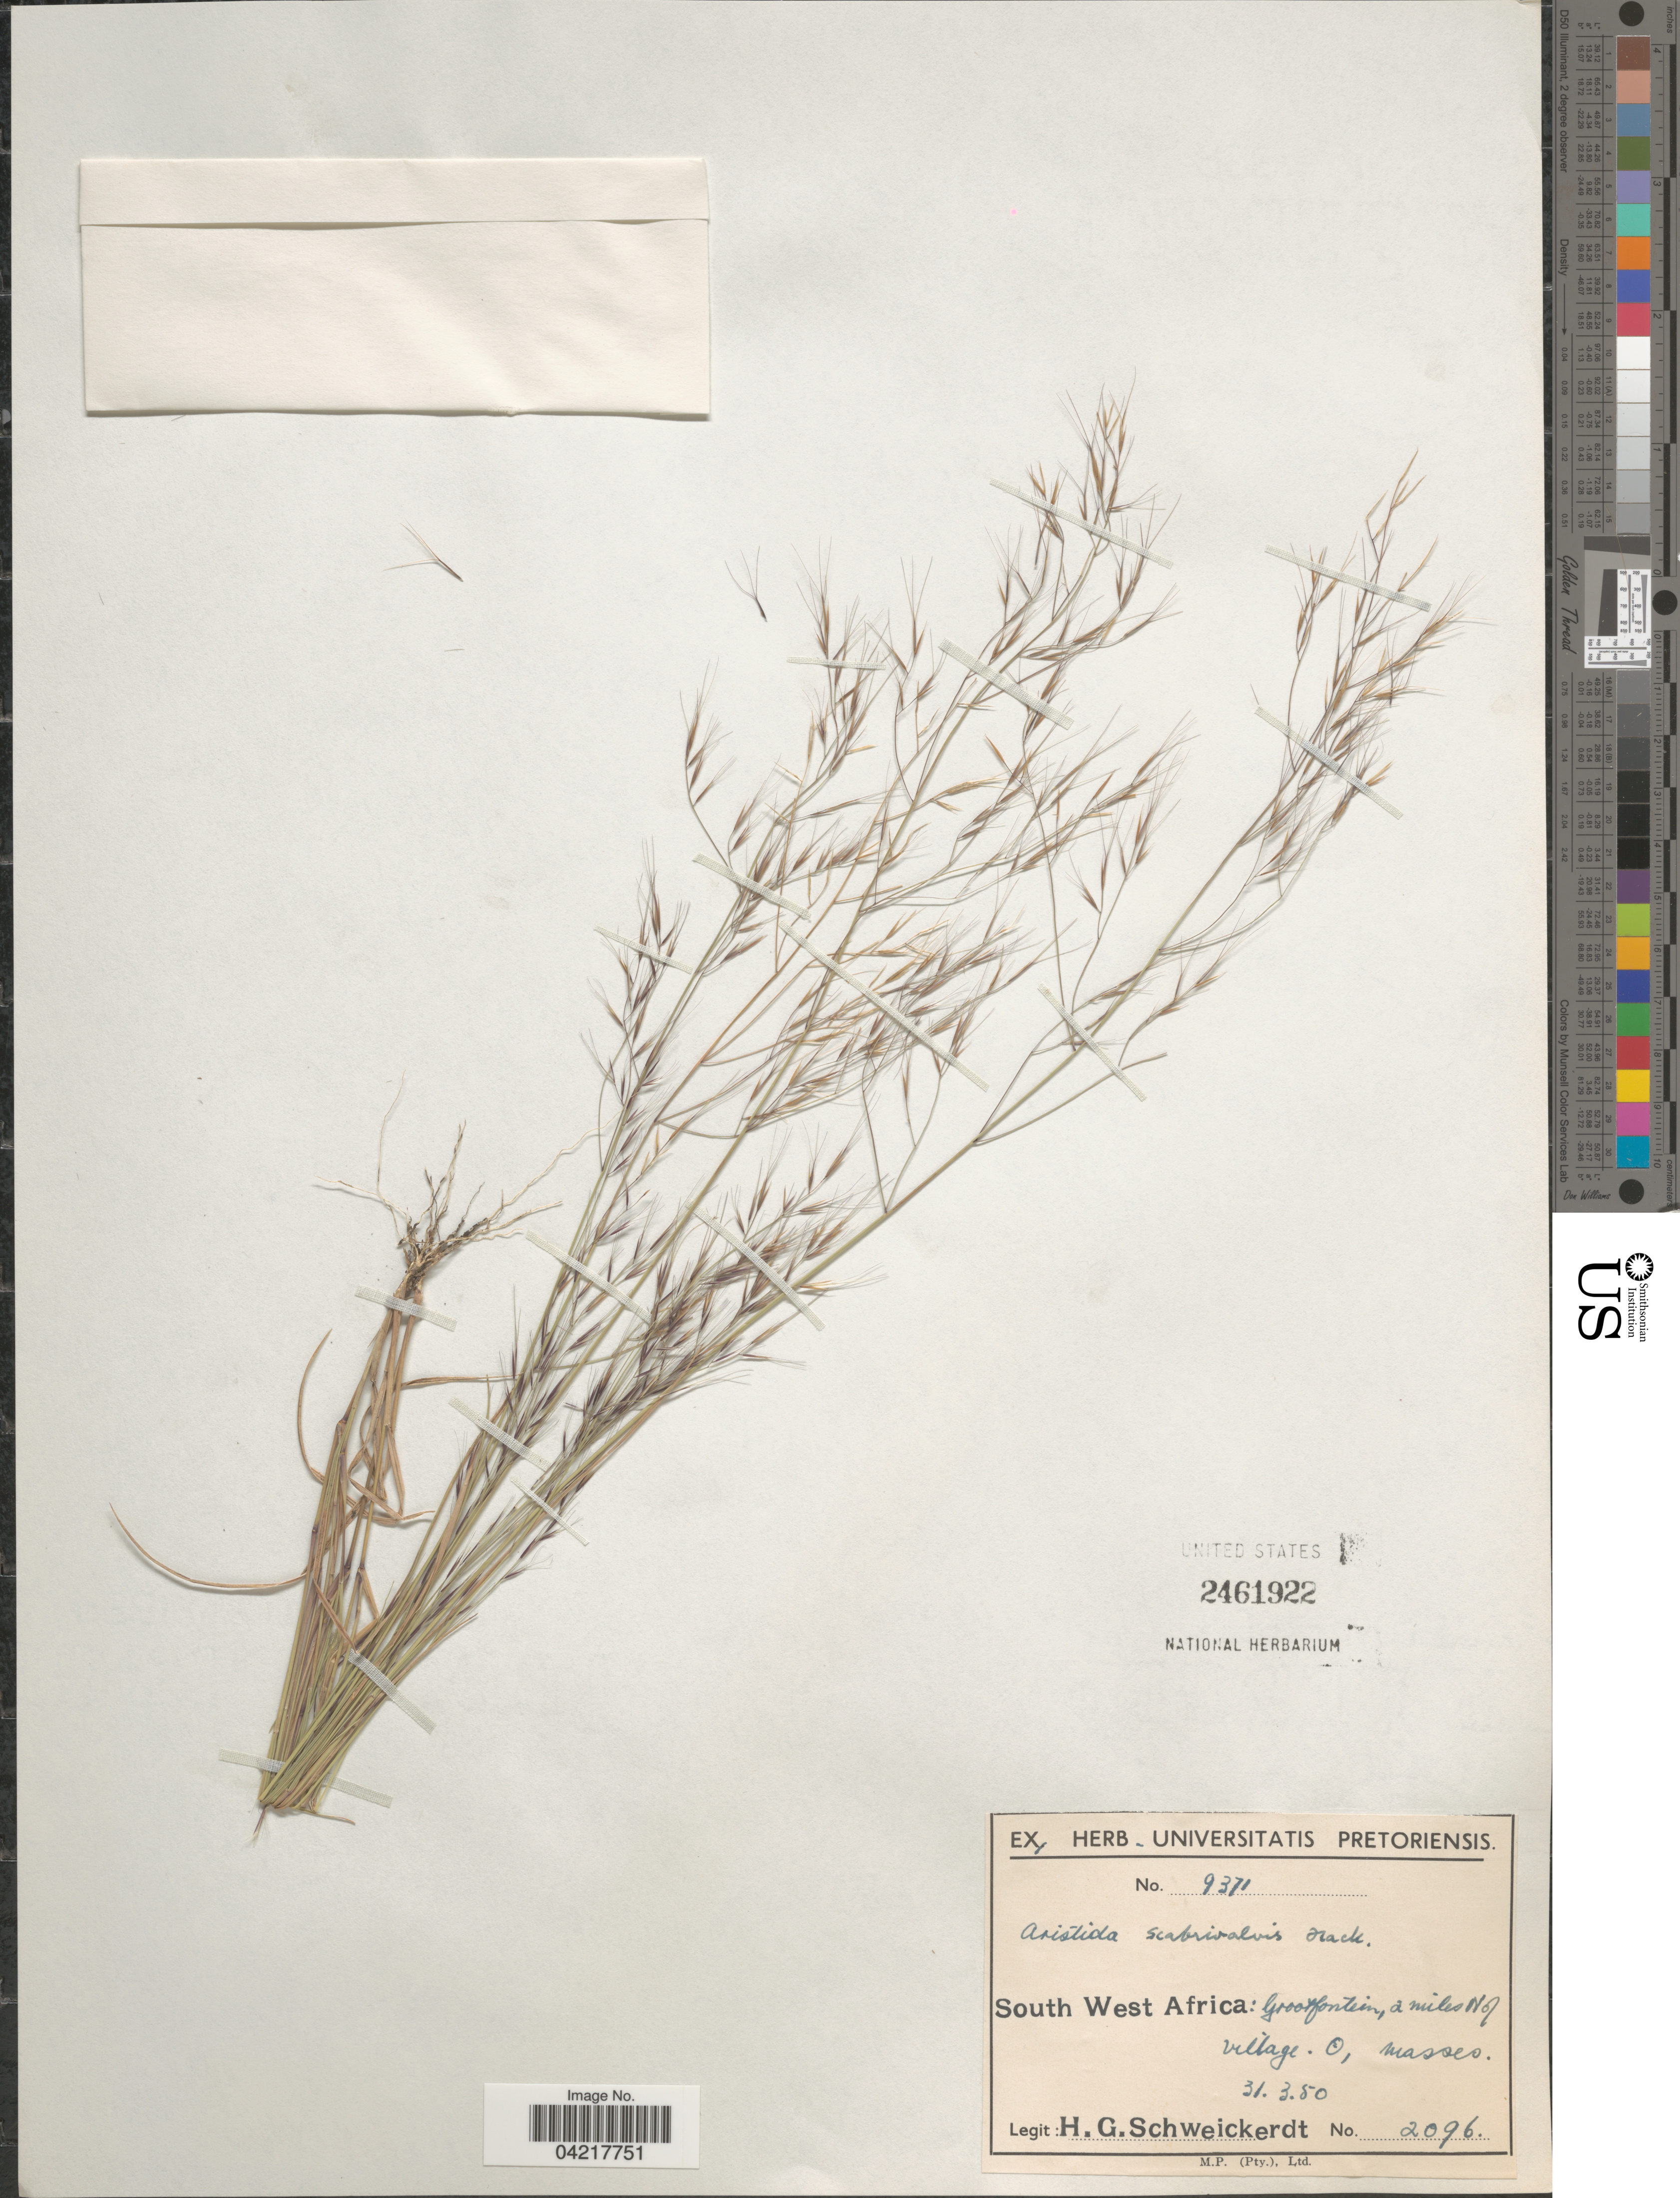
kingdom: Plantae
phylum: Tracheophyta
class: Liliopsida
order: Poales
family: Poaceae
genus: Aristida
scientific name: Aristida scabrivalvis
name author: Hack.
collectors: H. Schweickerdt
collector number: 2096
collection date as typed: Transcribed d/m/y: 31/3/50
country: Namibia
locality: South West Africa: Grootfontein, 2 miles N of village. O, Masses.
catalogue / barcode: US 2461922